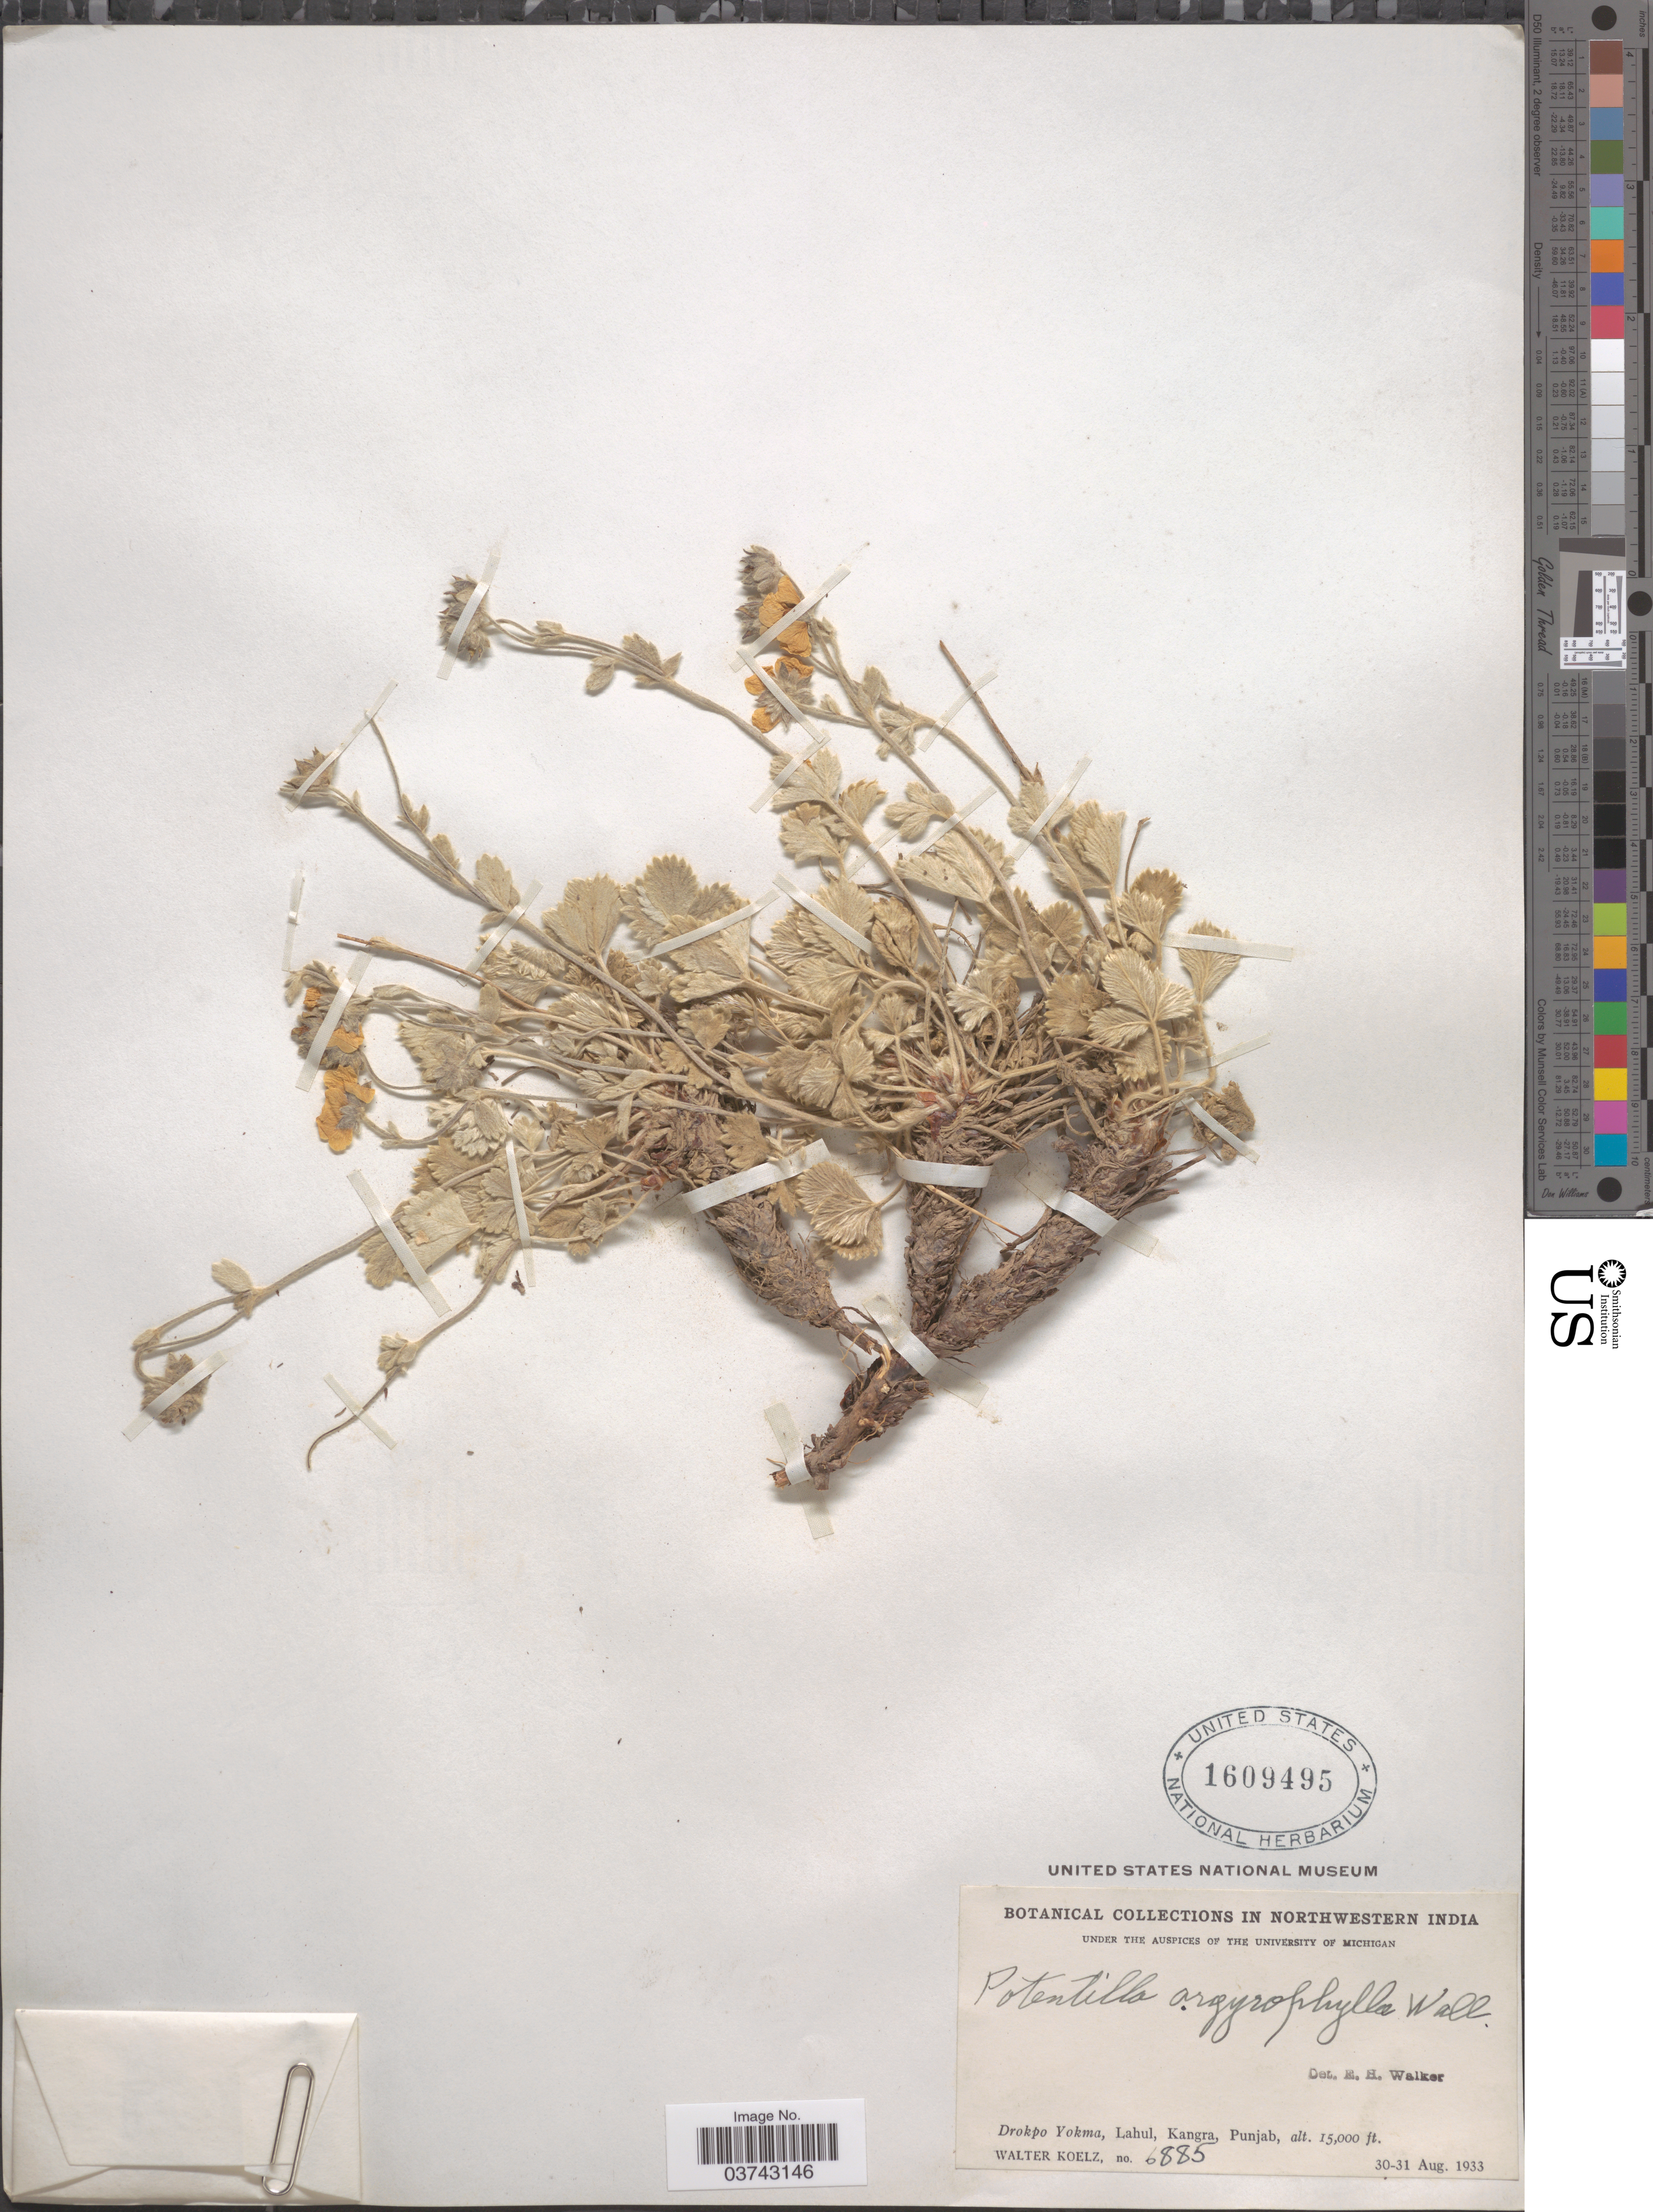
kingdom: Plantae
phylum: Tracheophyta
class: Magnoliopsida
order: Rosales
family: Rosaceae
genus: Potentilla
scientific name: Potentilla argyrophylla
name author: Wall. ex Lehm.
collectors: W. N. Koelz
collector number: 6885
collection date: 1933-08-30/1933-08-31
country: India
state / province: Punjab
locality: Northwestern India. Drokpo Yokma, Lahul, Kangra.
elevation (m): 4572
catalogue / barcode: US 1609495